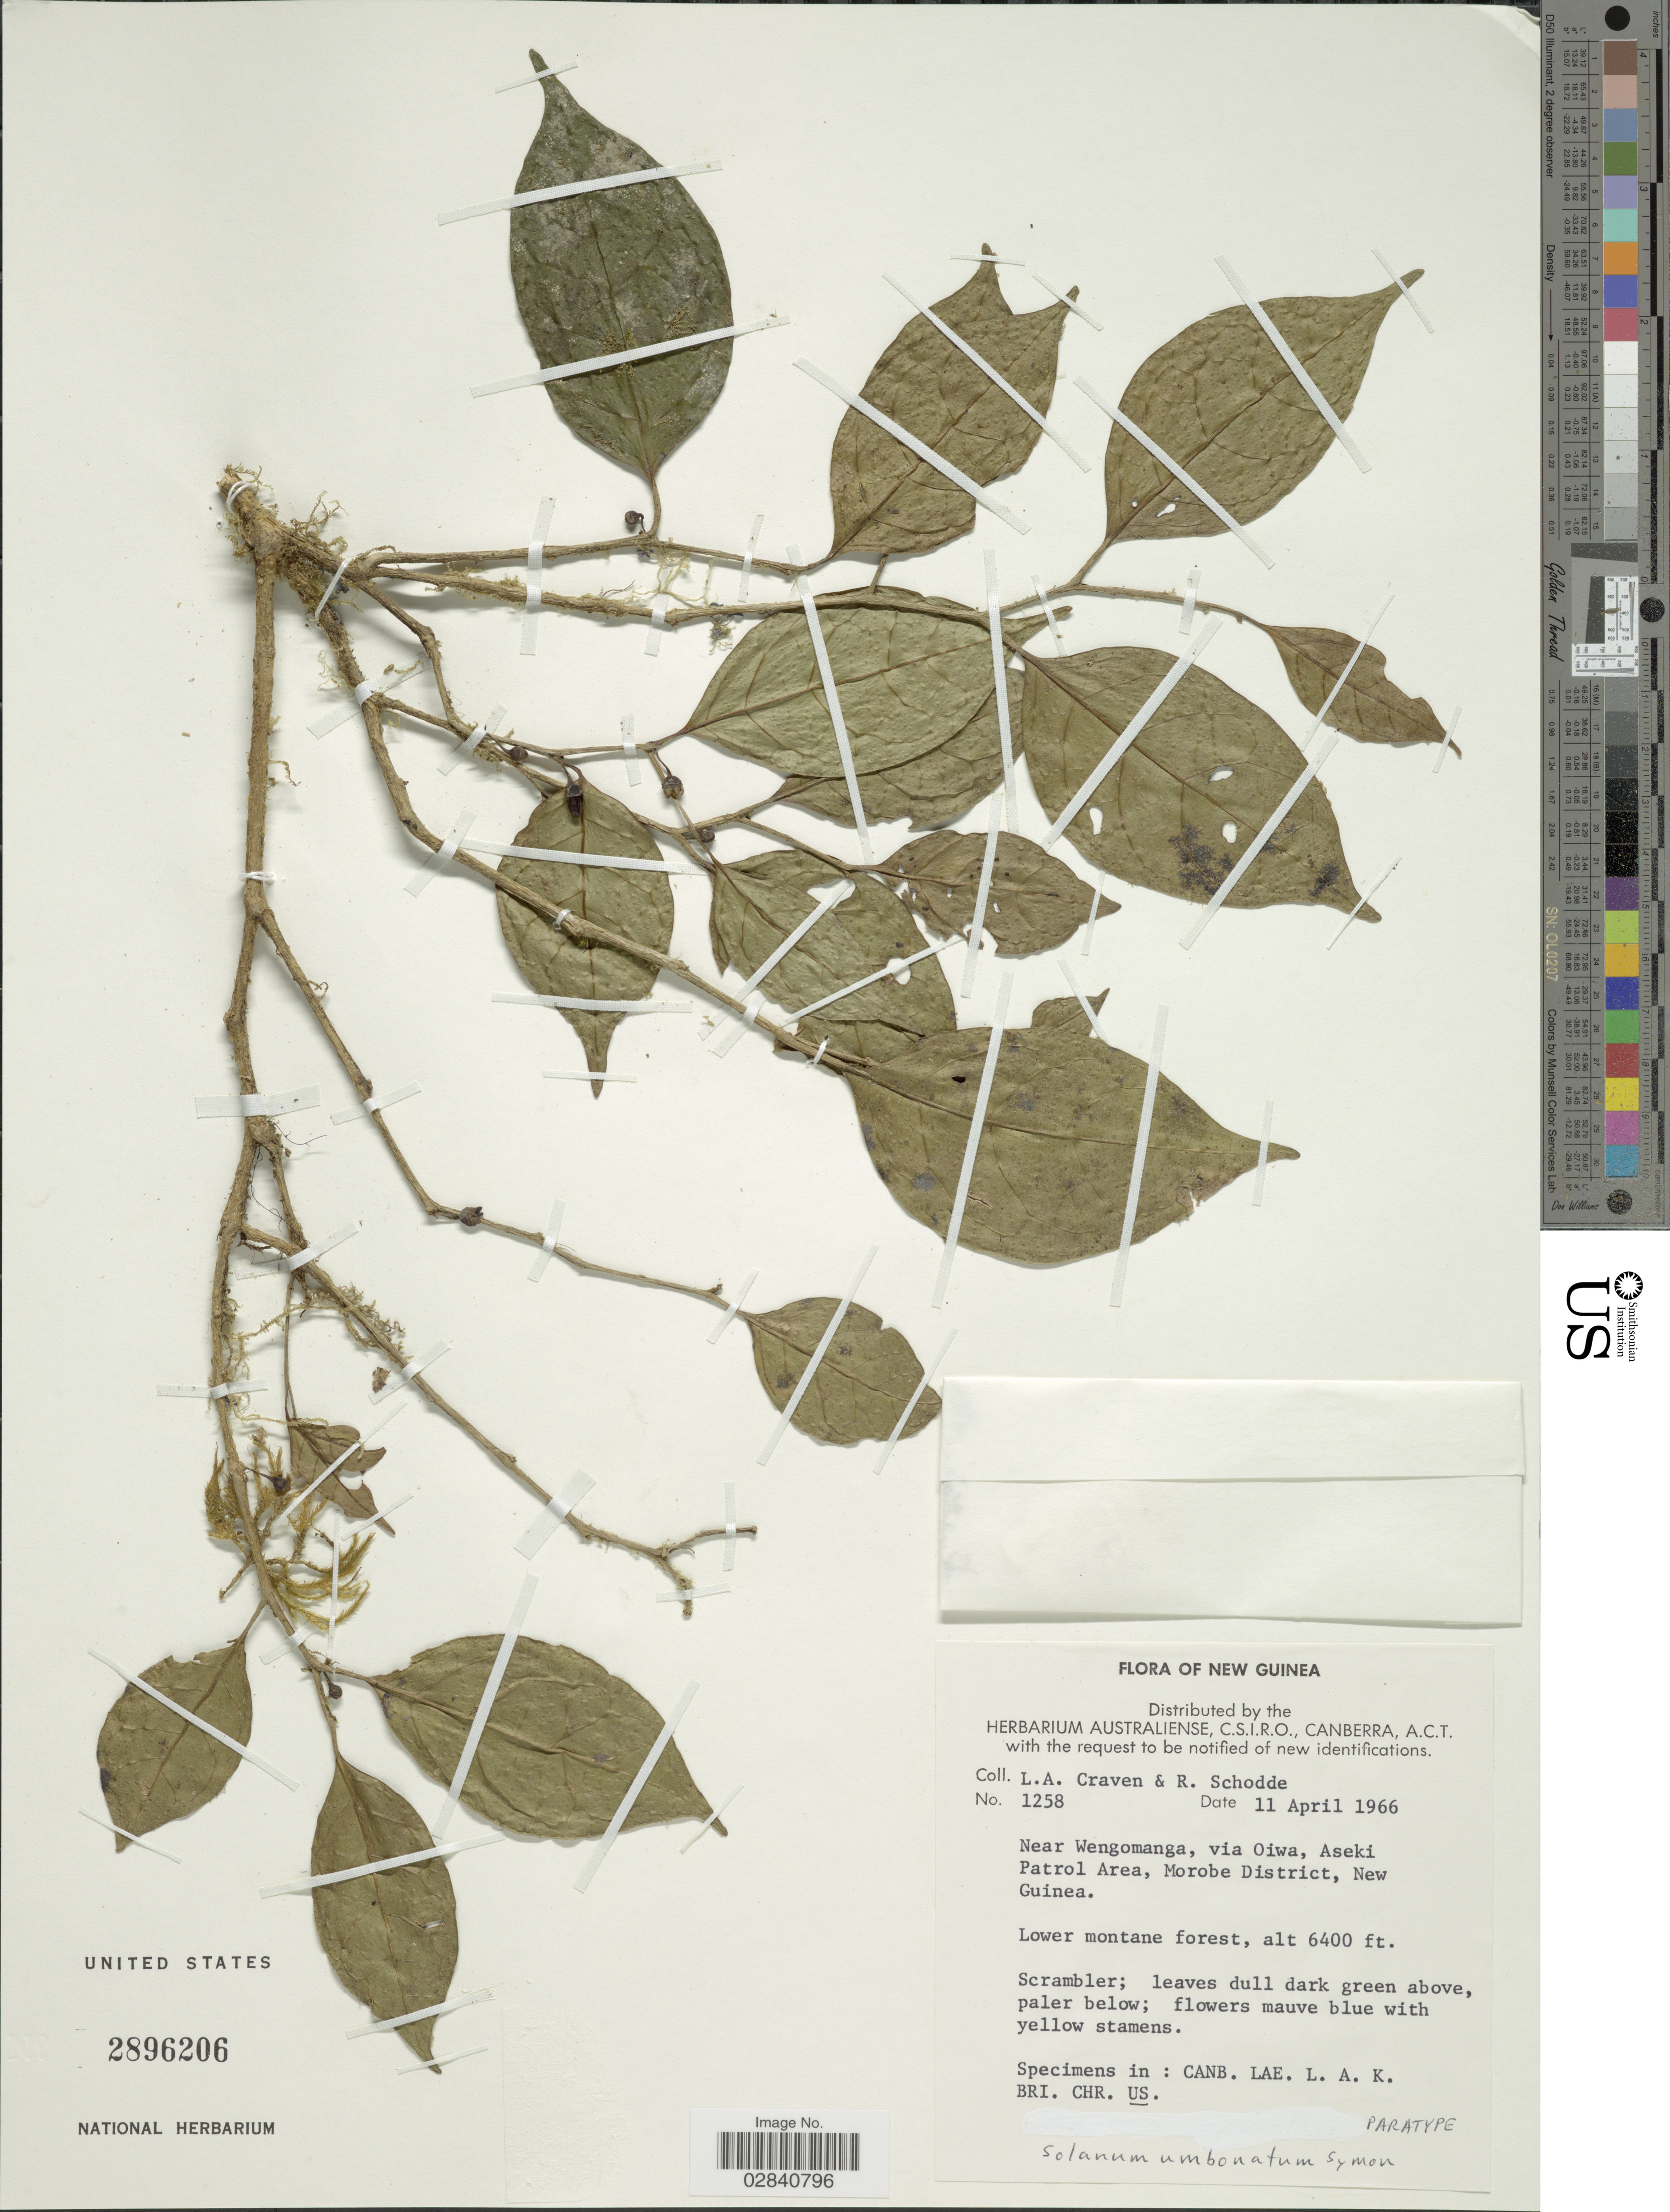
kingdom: Plantae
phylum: Tracheophyta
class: Magnoliopsida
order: Solanales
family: Solanaceae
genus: Lycianthes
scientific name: Lycianthes bambusarum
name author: (Bitter) Bitter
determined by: Knapp, S. D.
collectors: L. A. Craven & R. Schodde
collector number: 1258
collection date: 1966-04-11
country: Papua New Guinea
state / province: Morobe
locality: New Guinea. Near Wengomanga, via Oiwa, Aseki Patrol Area, Morobe District, New Guinea.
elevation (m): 1951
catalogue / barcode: US 2896206